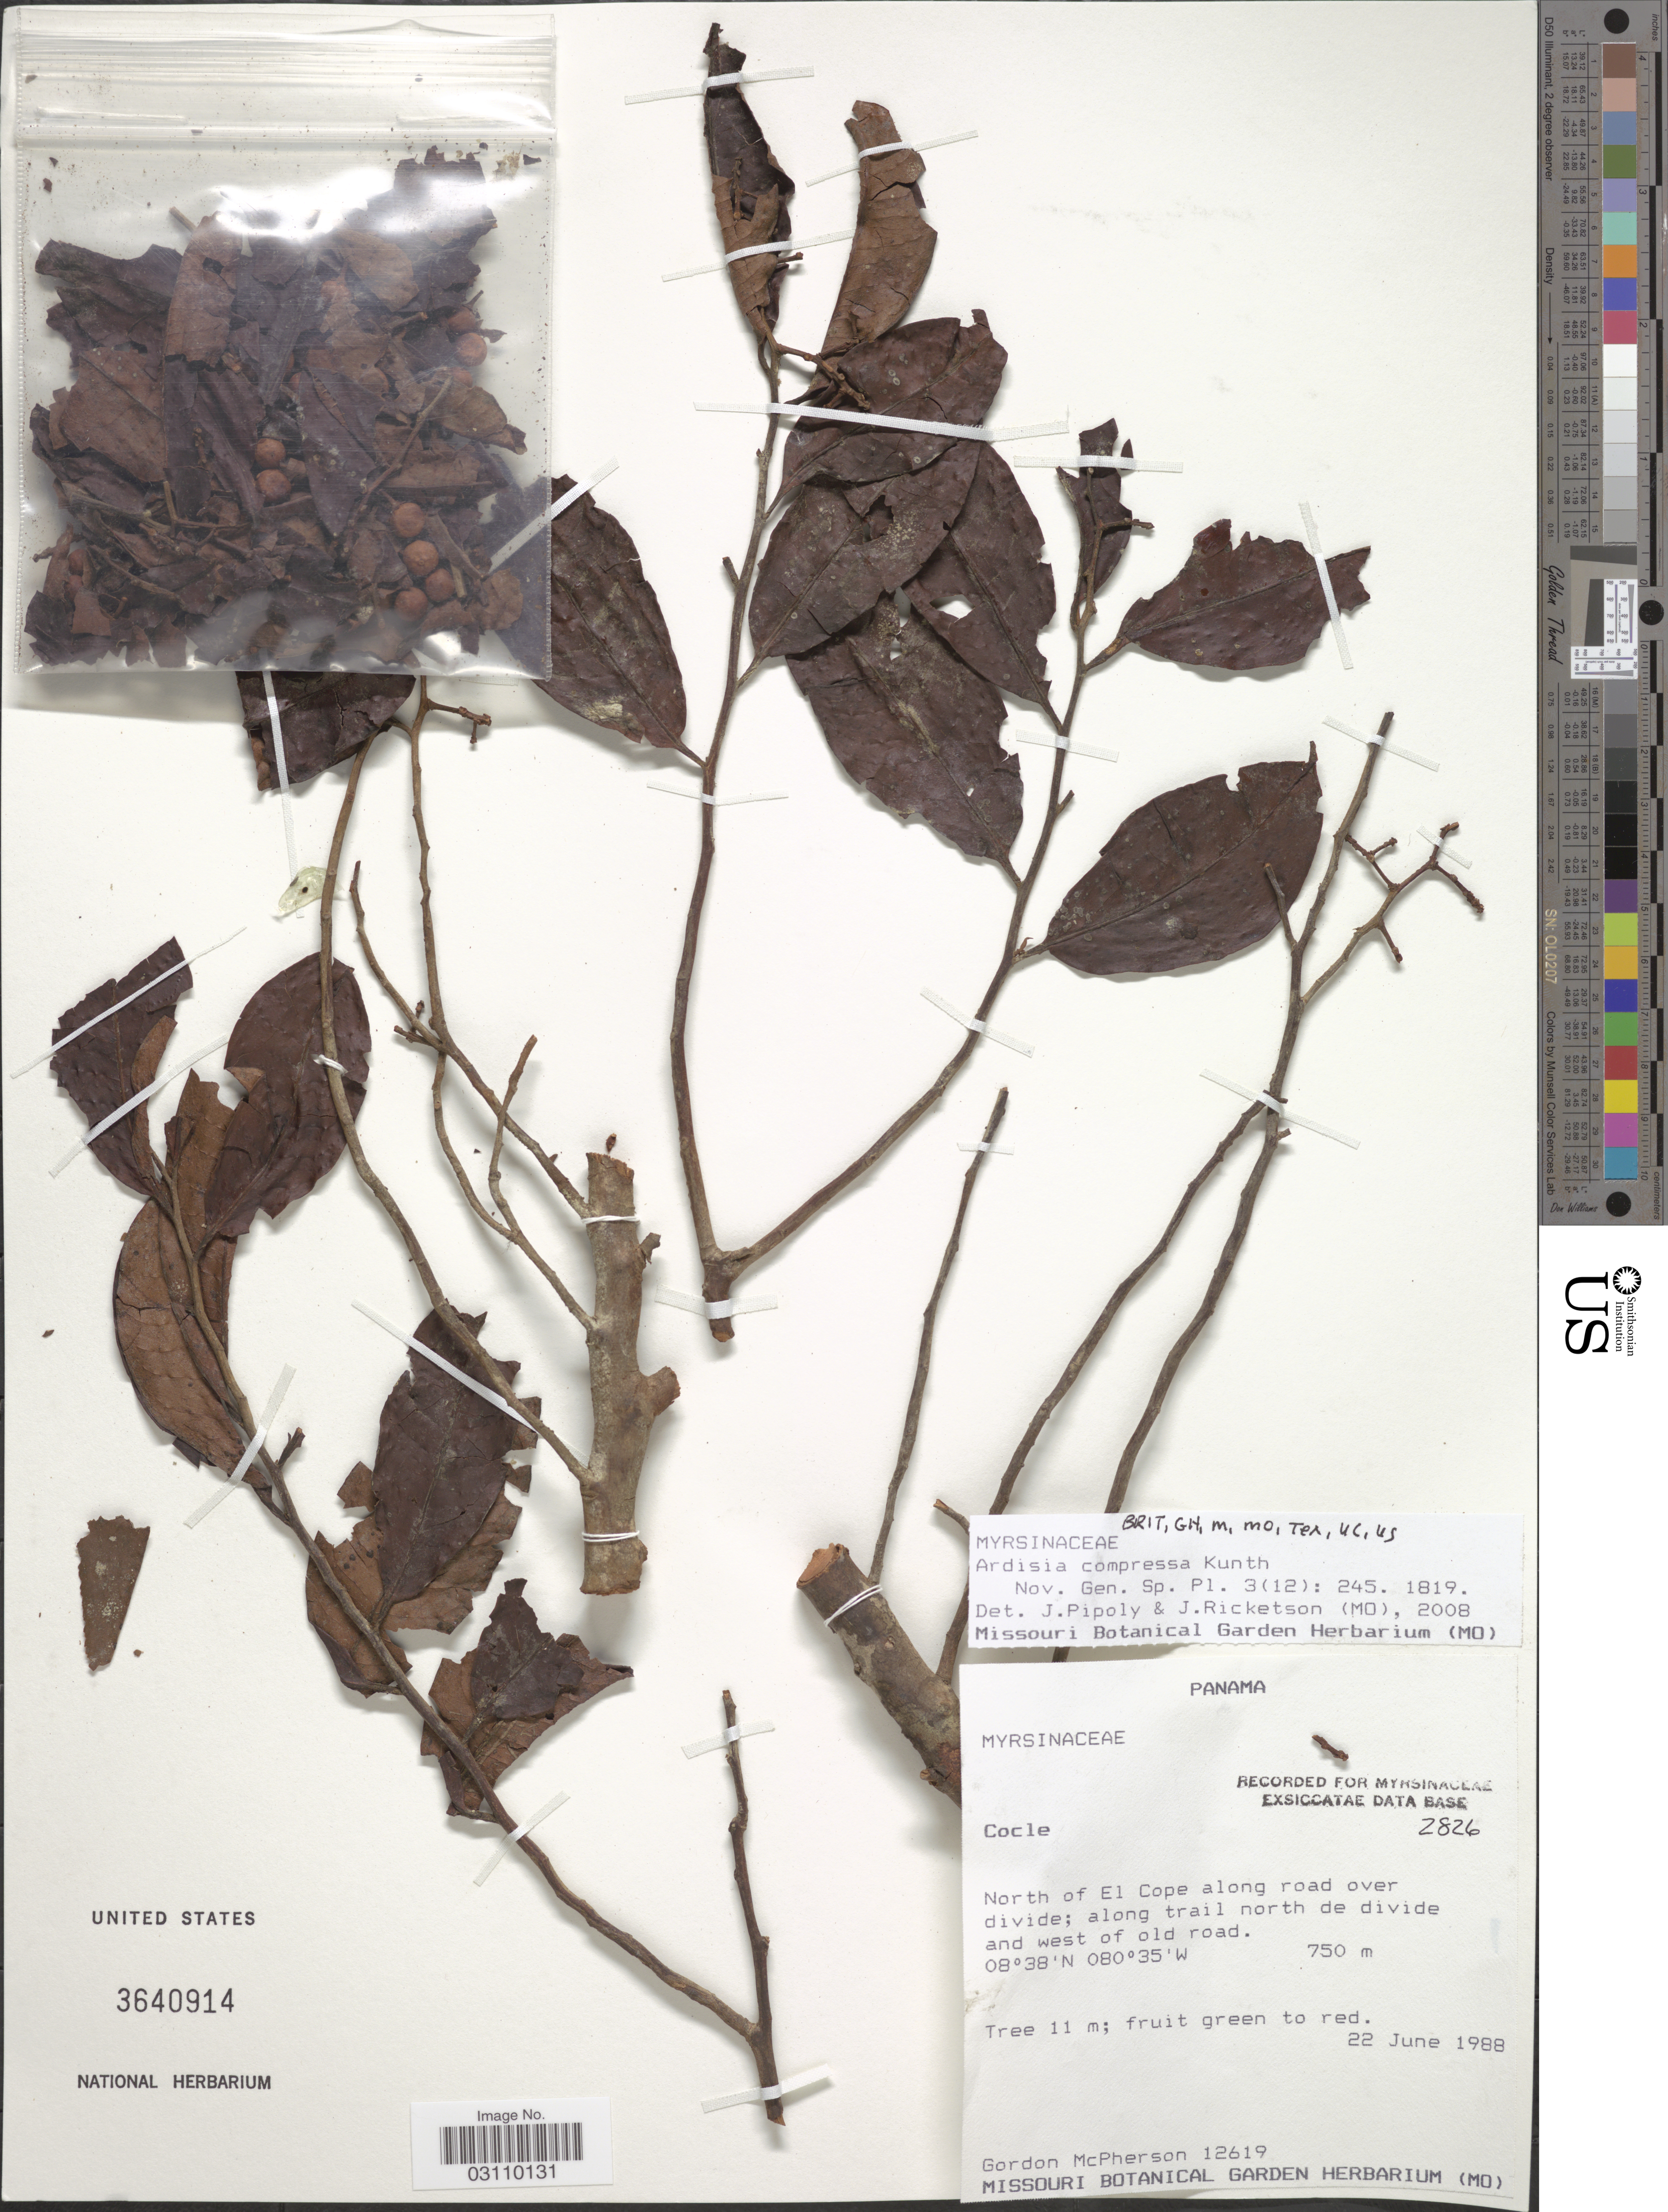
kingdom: Plantae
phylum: Tracheophyta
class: Magnoliopsida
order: Ericales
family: Primulaceae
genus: Ardisia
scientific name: Ardisia compressa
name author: Kunth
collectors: G. McPherson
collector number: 12619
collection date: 1988-06-22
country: Panama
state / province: Coclé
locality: North of El Cope along road over divide; along trail north de divide and west of old road.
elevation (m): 750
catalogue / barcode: US 3640914